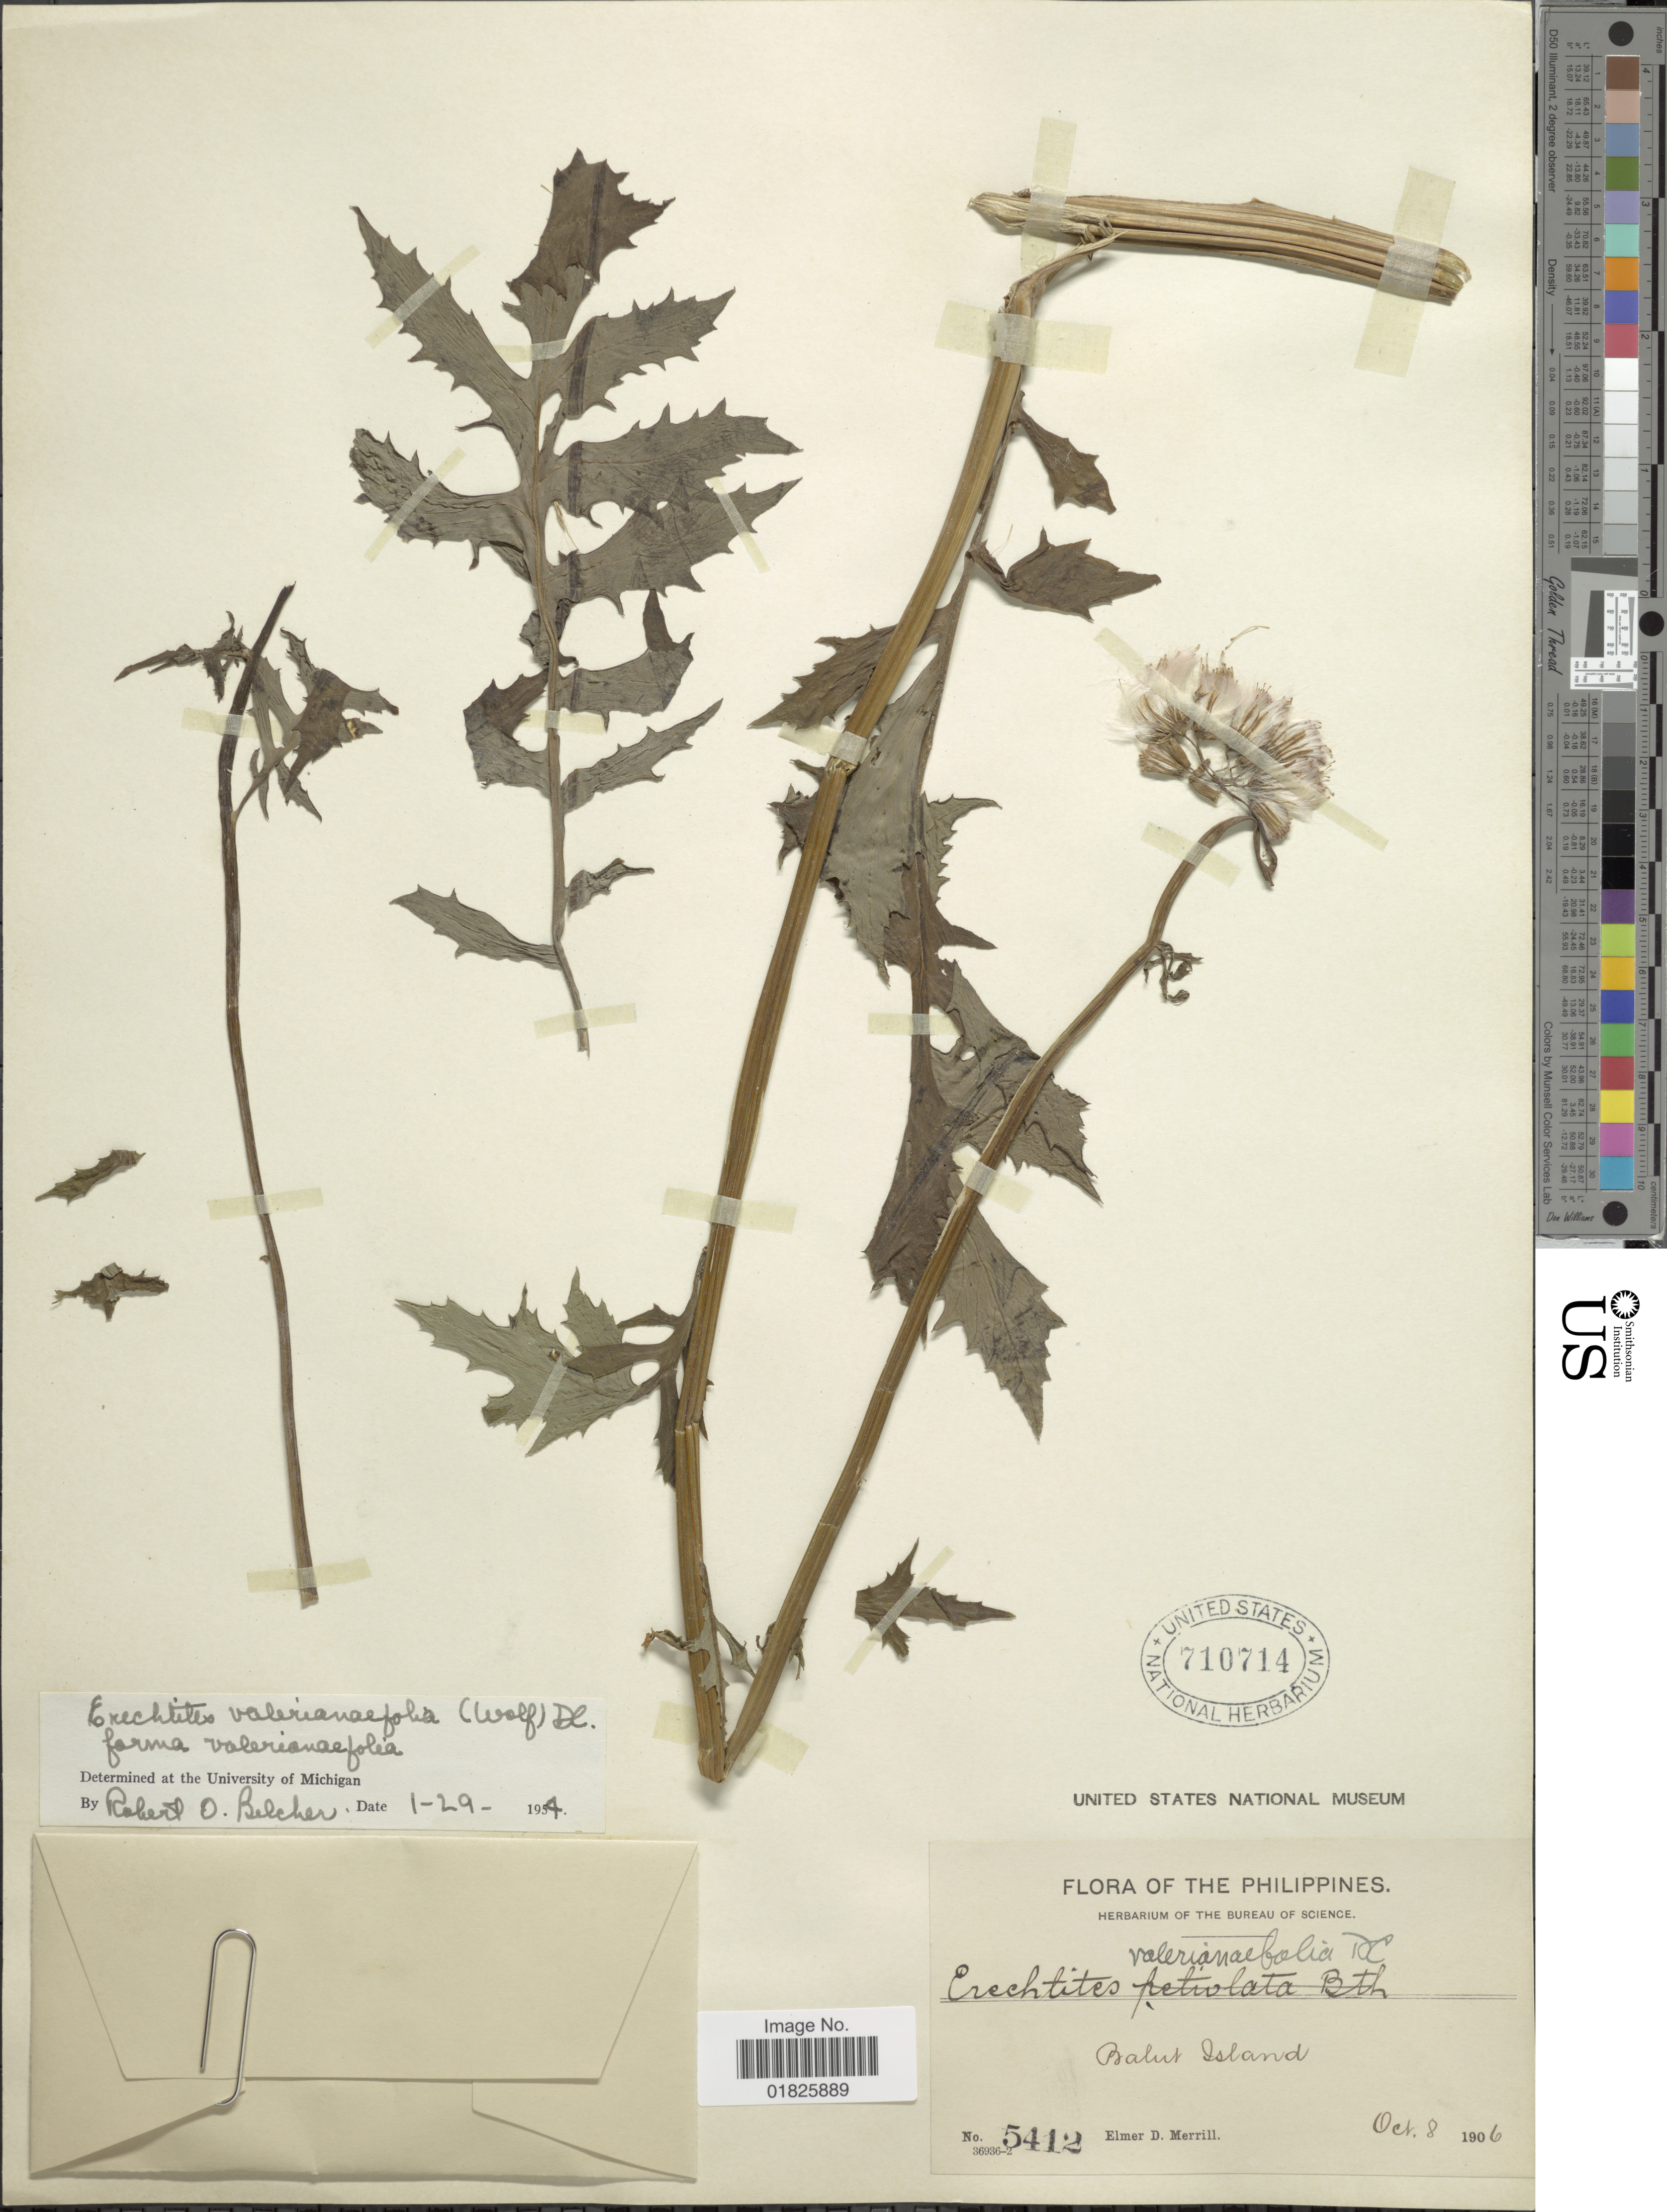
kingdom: Plantae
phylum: Tracheophyta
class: Magnoliopsida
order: Asterales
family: Asteraceae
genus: Erechtites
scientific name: Erechtites valerianifolius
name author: (Link ex Spreng.) DC.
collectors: E. D. Merrill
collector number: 5412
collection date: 1906-10-08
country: Philippines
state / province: Davao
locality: Balut Island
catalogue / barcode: US 710714